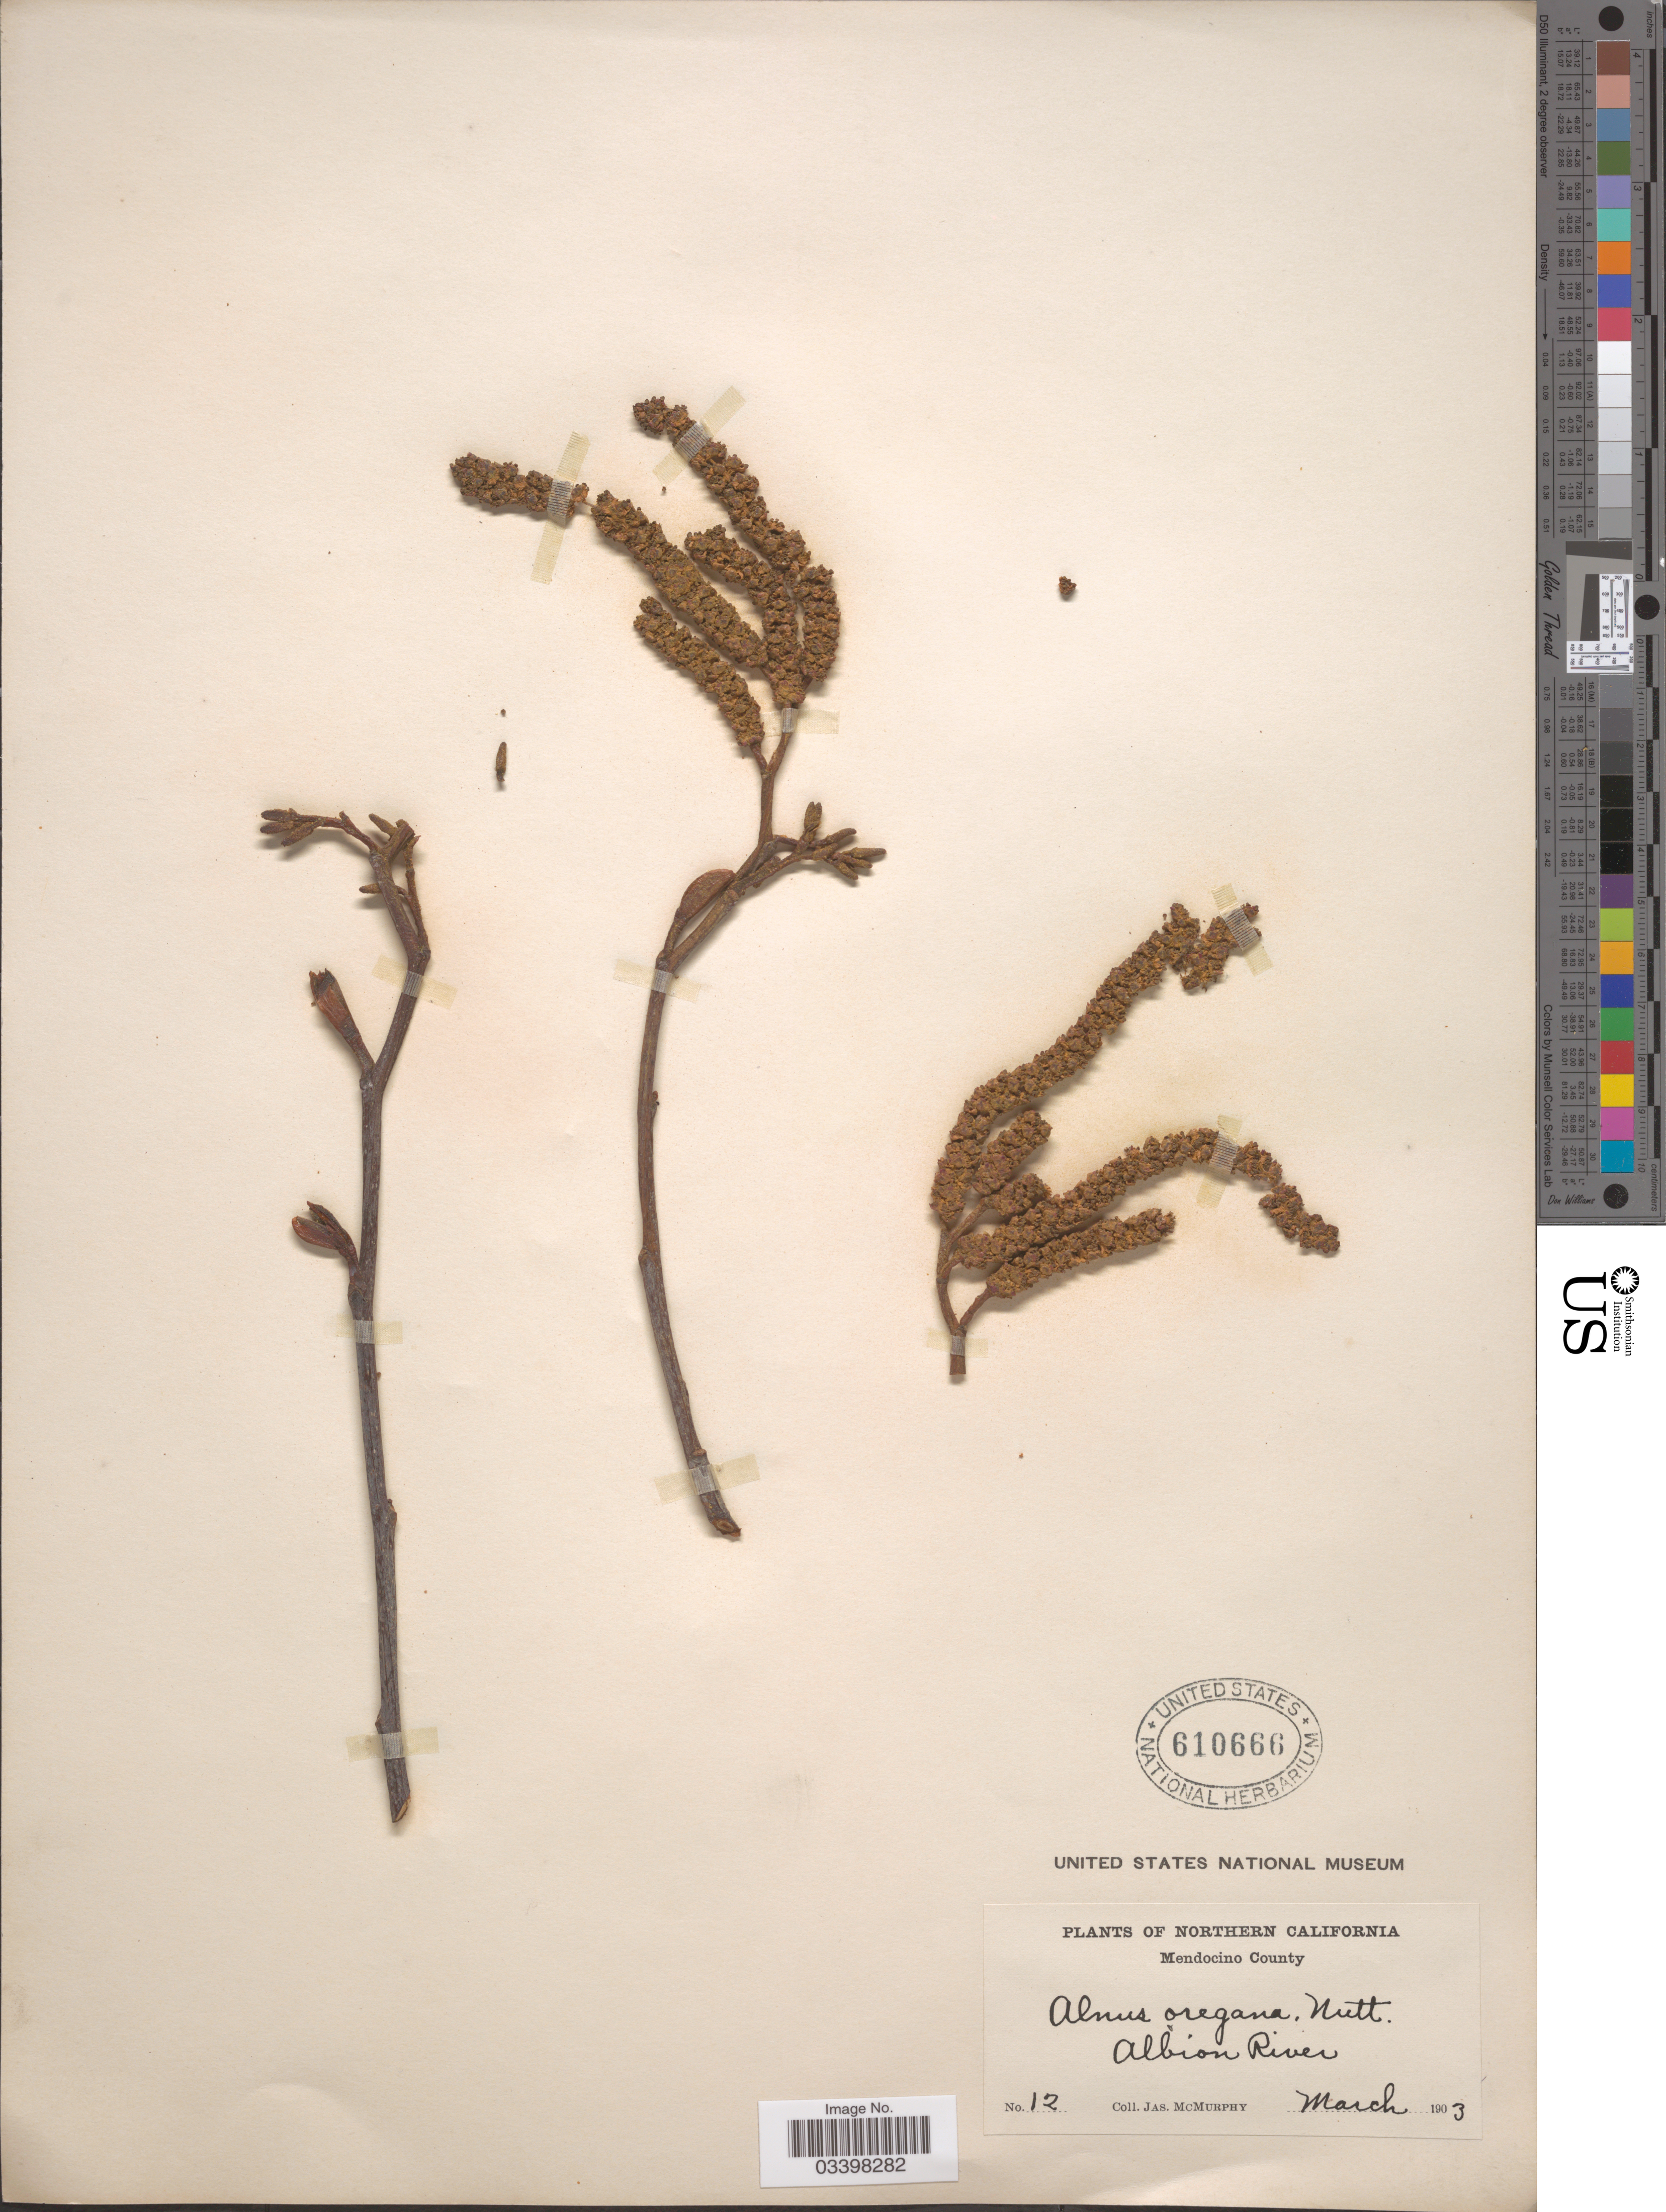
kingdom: Plantae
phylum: Tracheophyta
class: Magnoliopsida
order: Fagales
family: Betulaceae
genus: Alnus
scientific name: Alnus rubra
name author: Bong.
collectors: J. McMurphy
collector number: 12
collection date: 1903-03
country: United States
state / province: California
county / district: Mendocino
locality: Northern California. Mendocino County. Albion River.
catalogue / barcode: US 610666